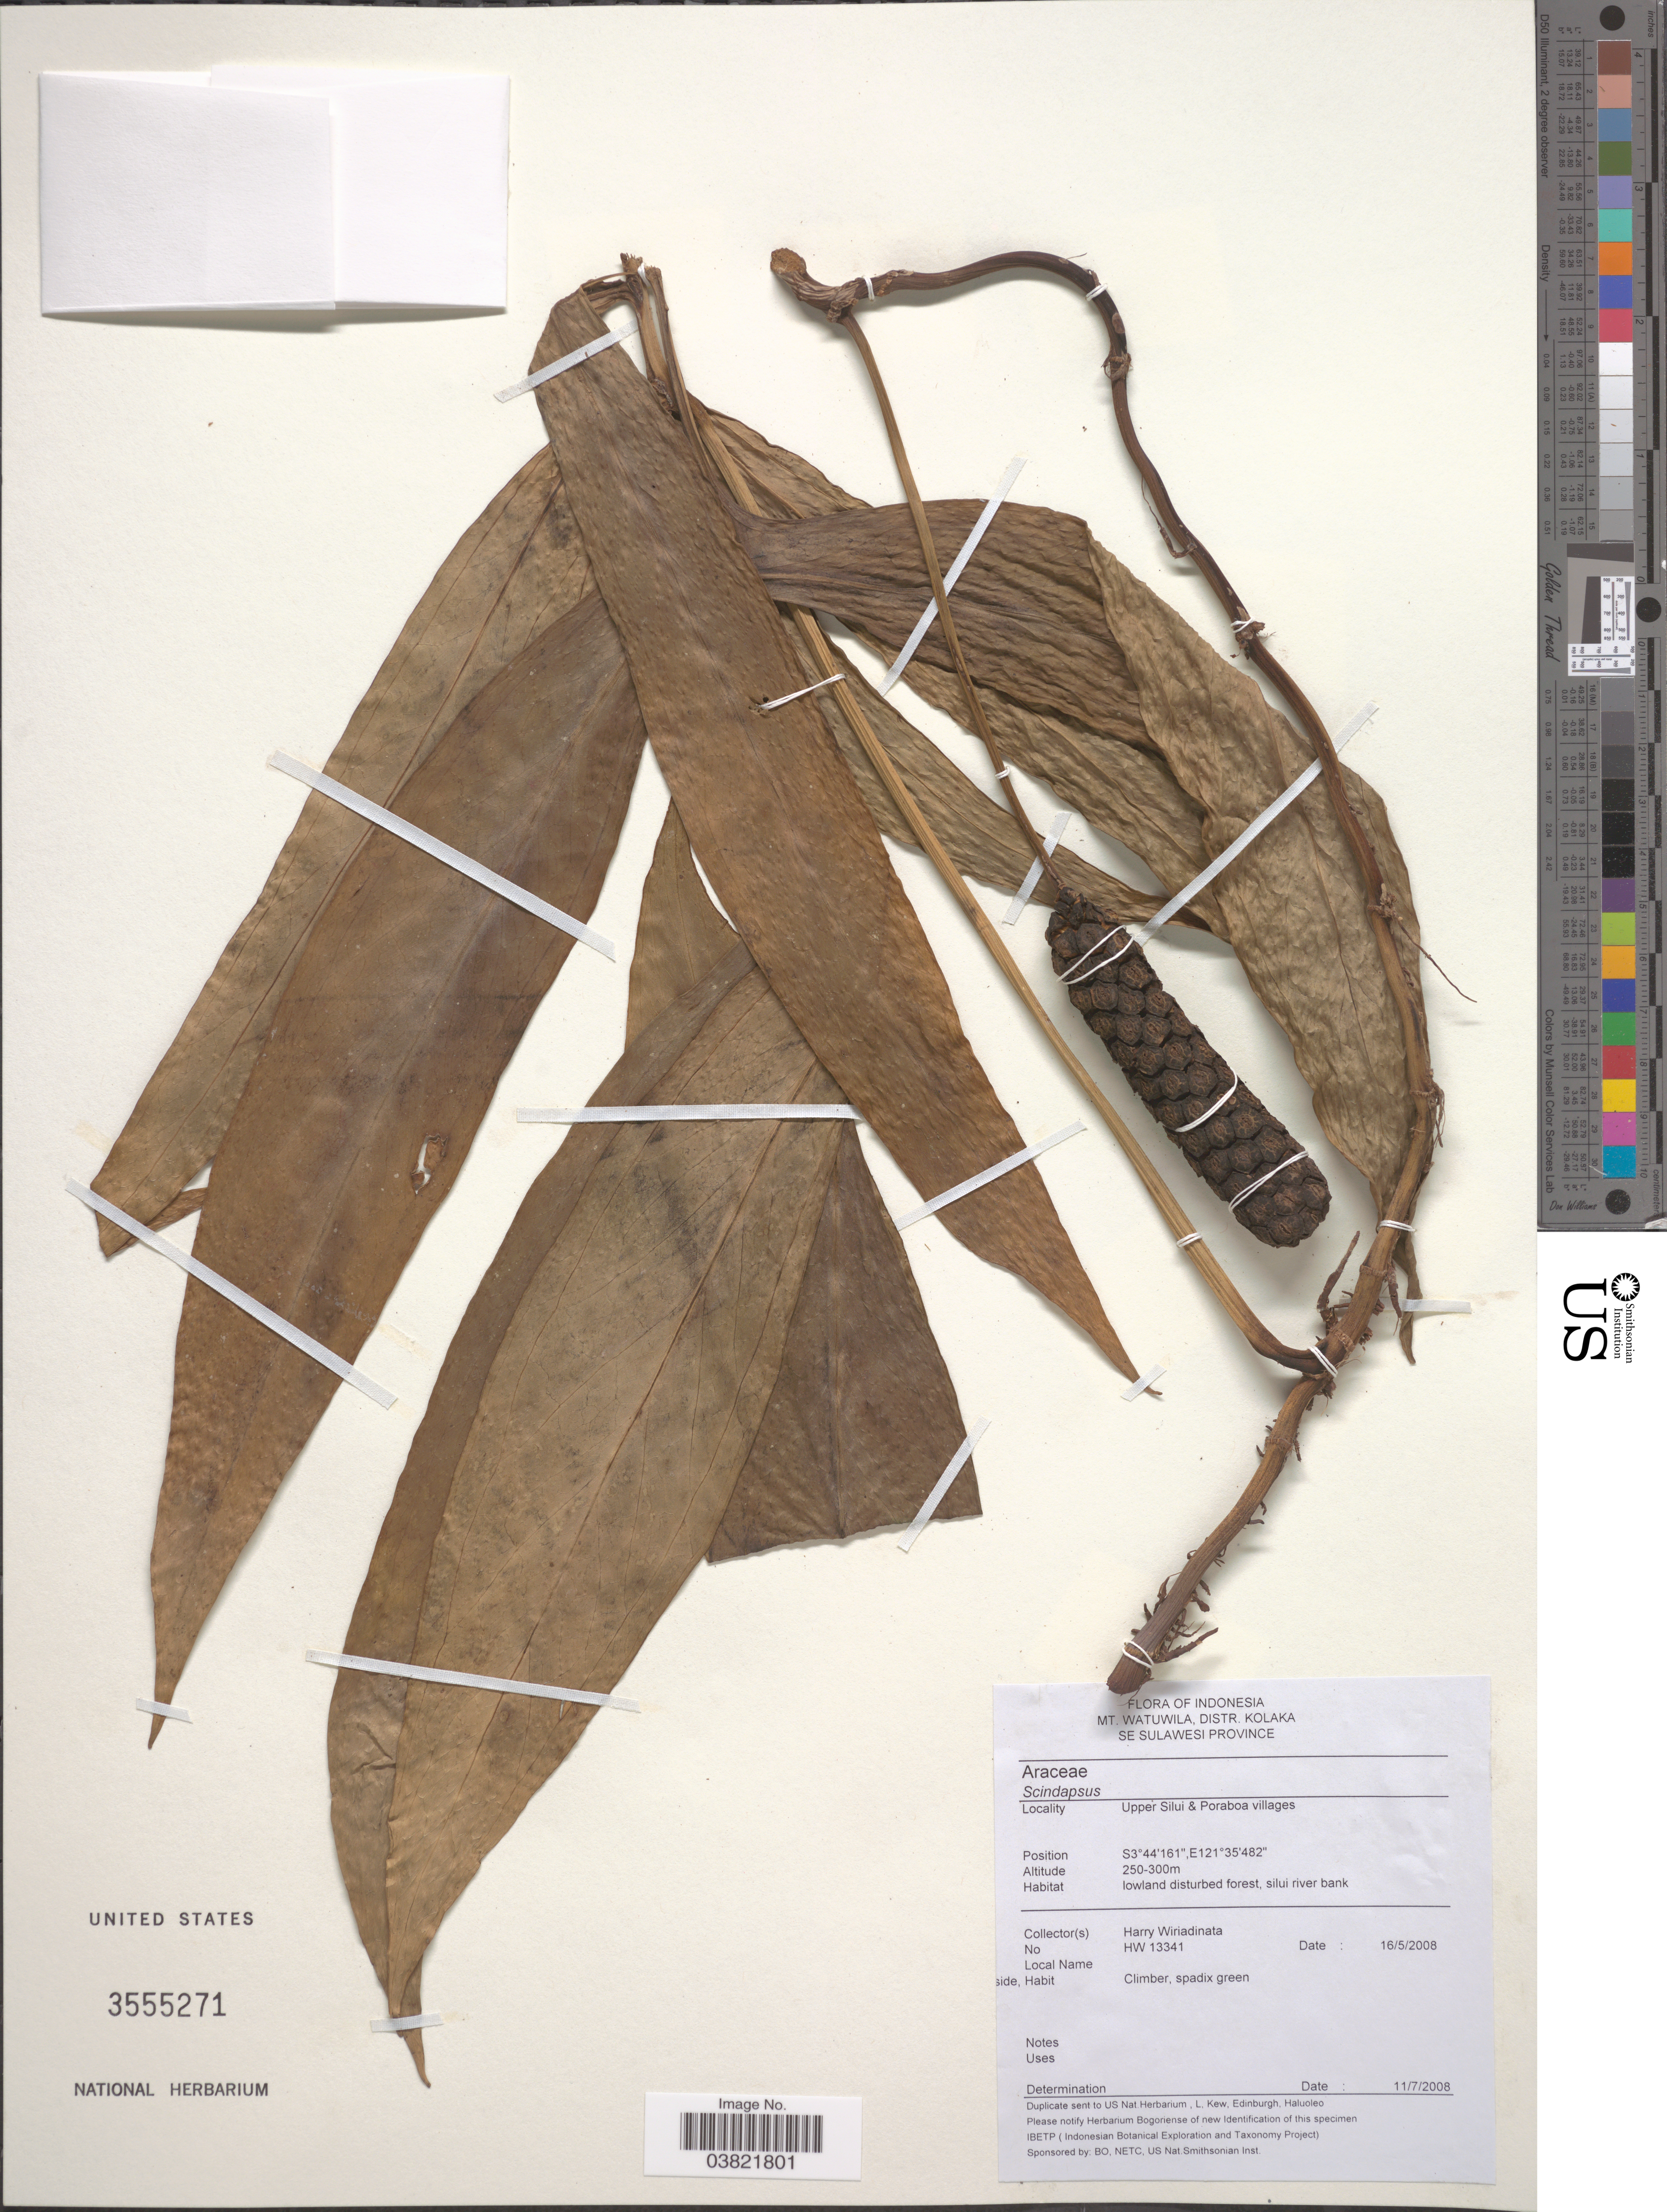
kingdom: Plantae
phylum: Tracheophyta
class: Liliopsida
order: Alismatales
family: Araceae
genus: Scindapsus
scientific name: Scindapsus sp.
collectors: H. Wiriadinata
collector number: HW13341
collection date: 2008-05-16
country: Indonesia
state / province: Sulawesi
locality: Mt. Watuwila, Distr. Kolaka, SE Sulawesi Province. Upper Silui & Poraboa villages. Silui river bank.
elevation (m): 250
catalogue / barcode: US 3555271